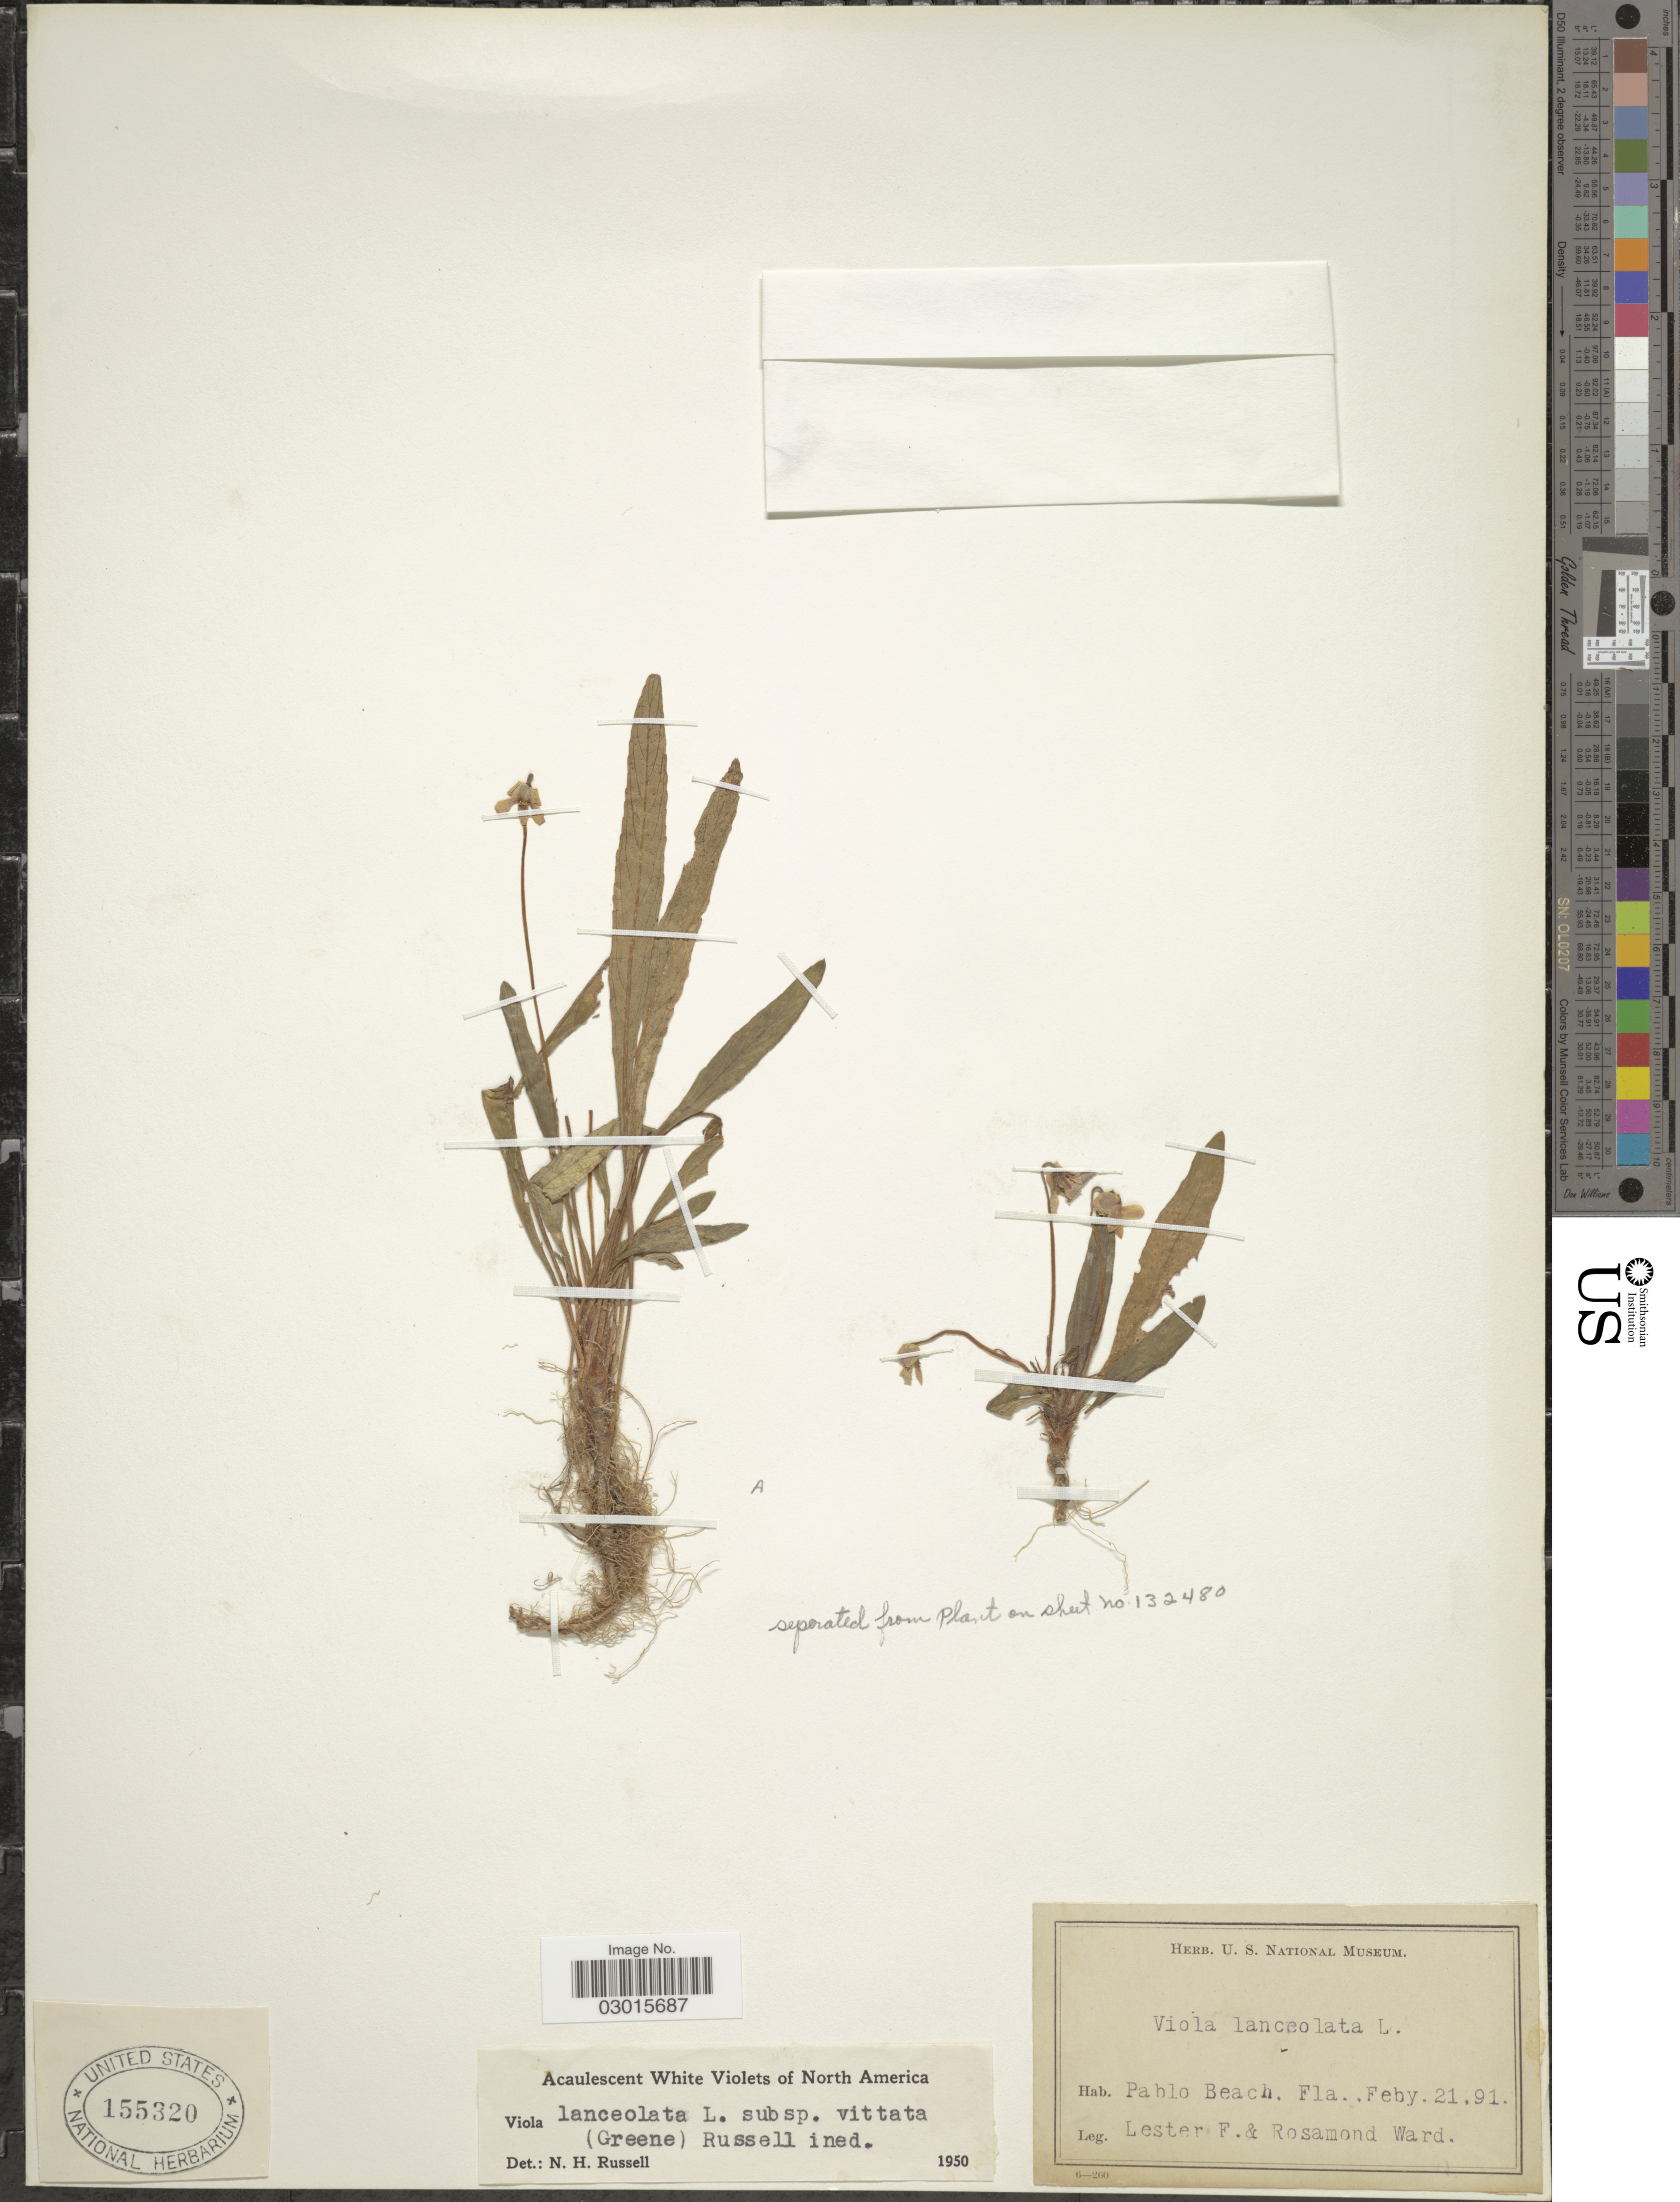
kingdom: Plantae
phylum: Tracheophyta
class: Magnoliopsida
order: Malpighiales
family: Violaceae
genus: Viola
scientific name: Viola lanceolata subsp. vittata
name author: (Greene) N. H. Russell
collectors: L. F. Ward & R. Ward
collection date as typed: Transcribed d/m/y: 21/2/91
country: United States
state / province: Florida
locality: Pablo Beach. Fla.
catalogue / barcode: US 155320